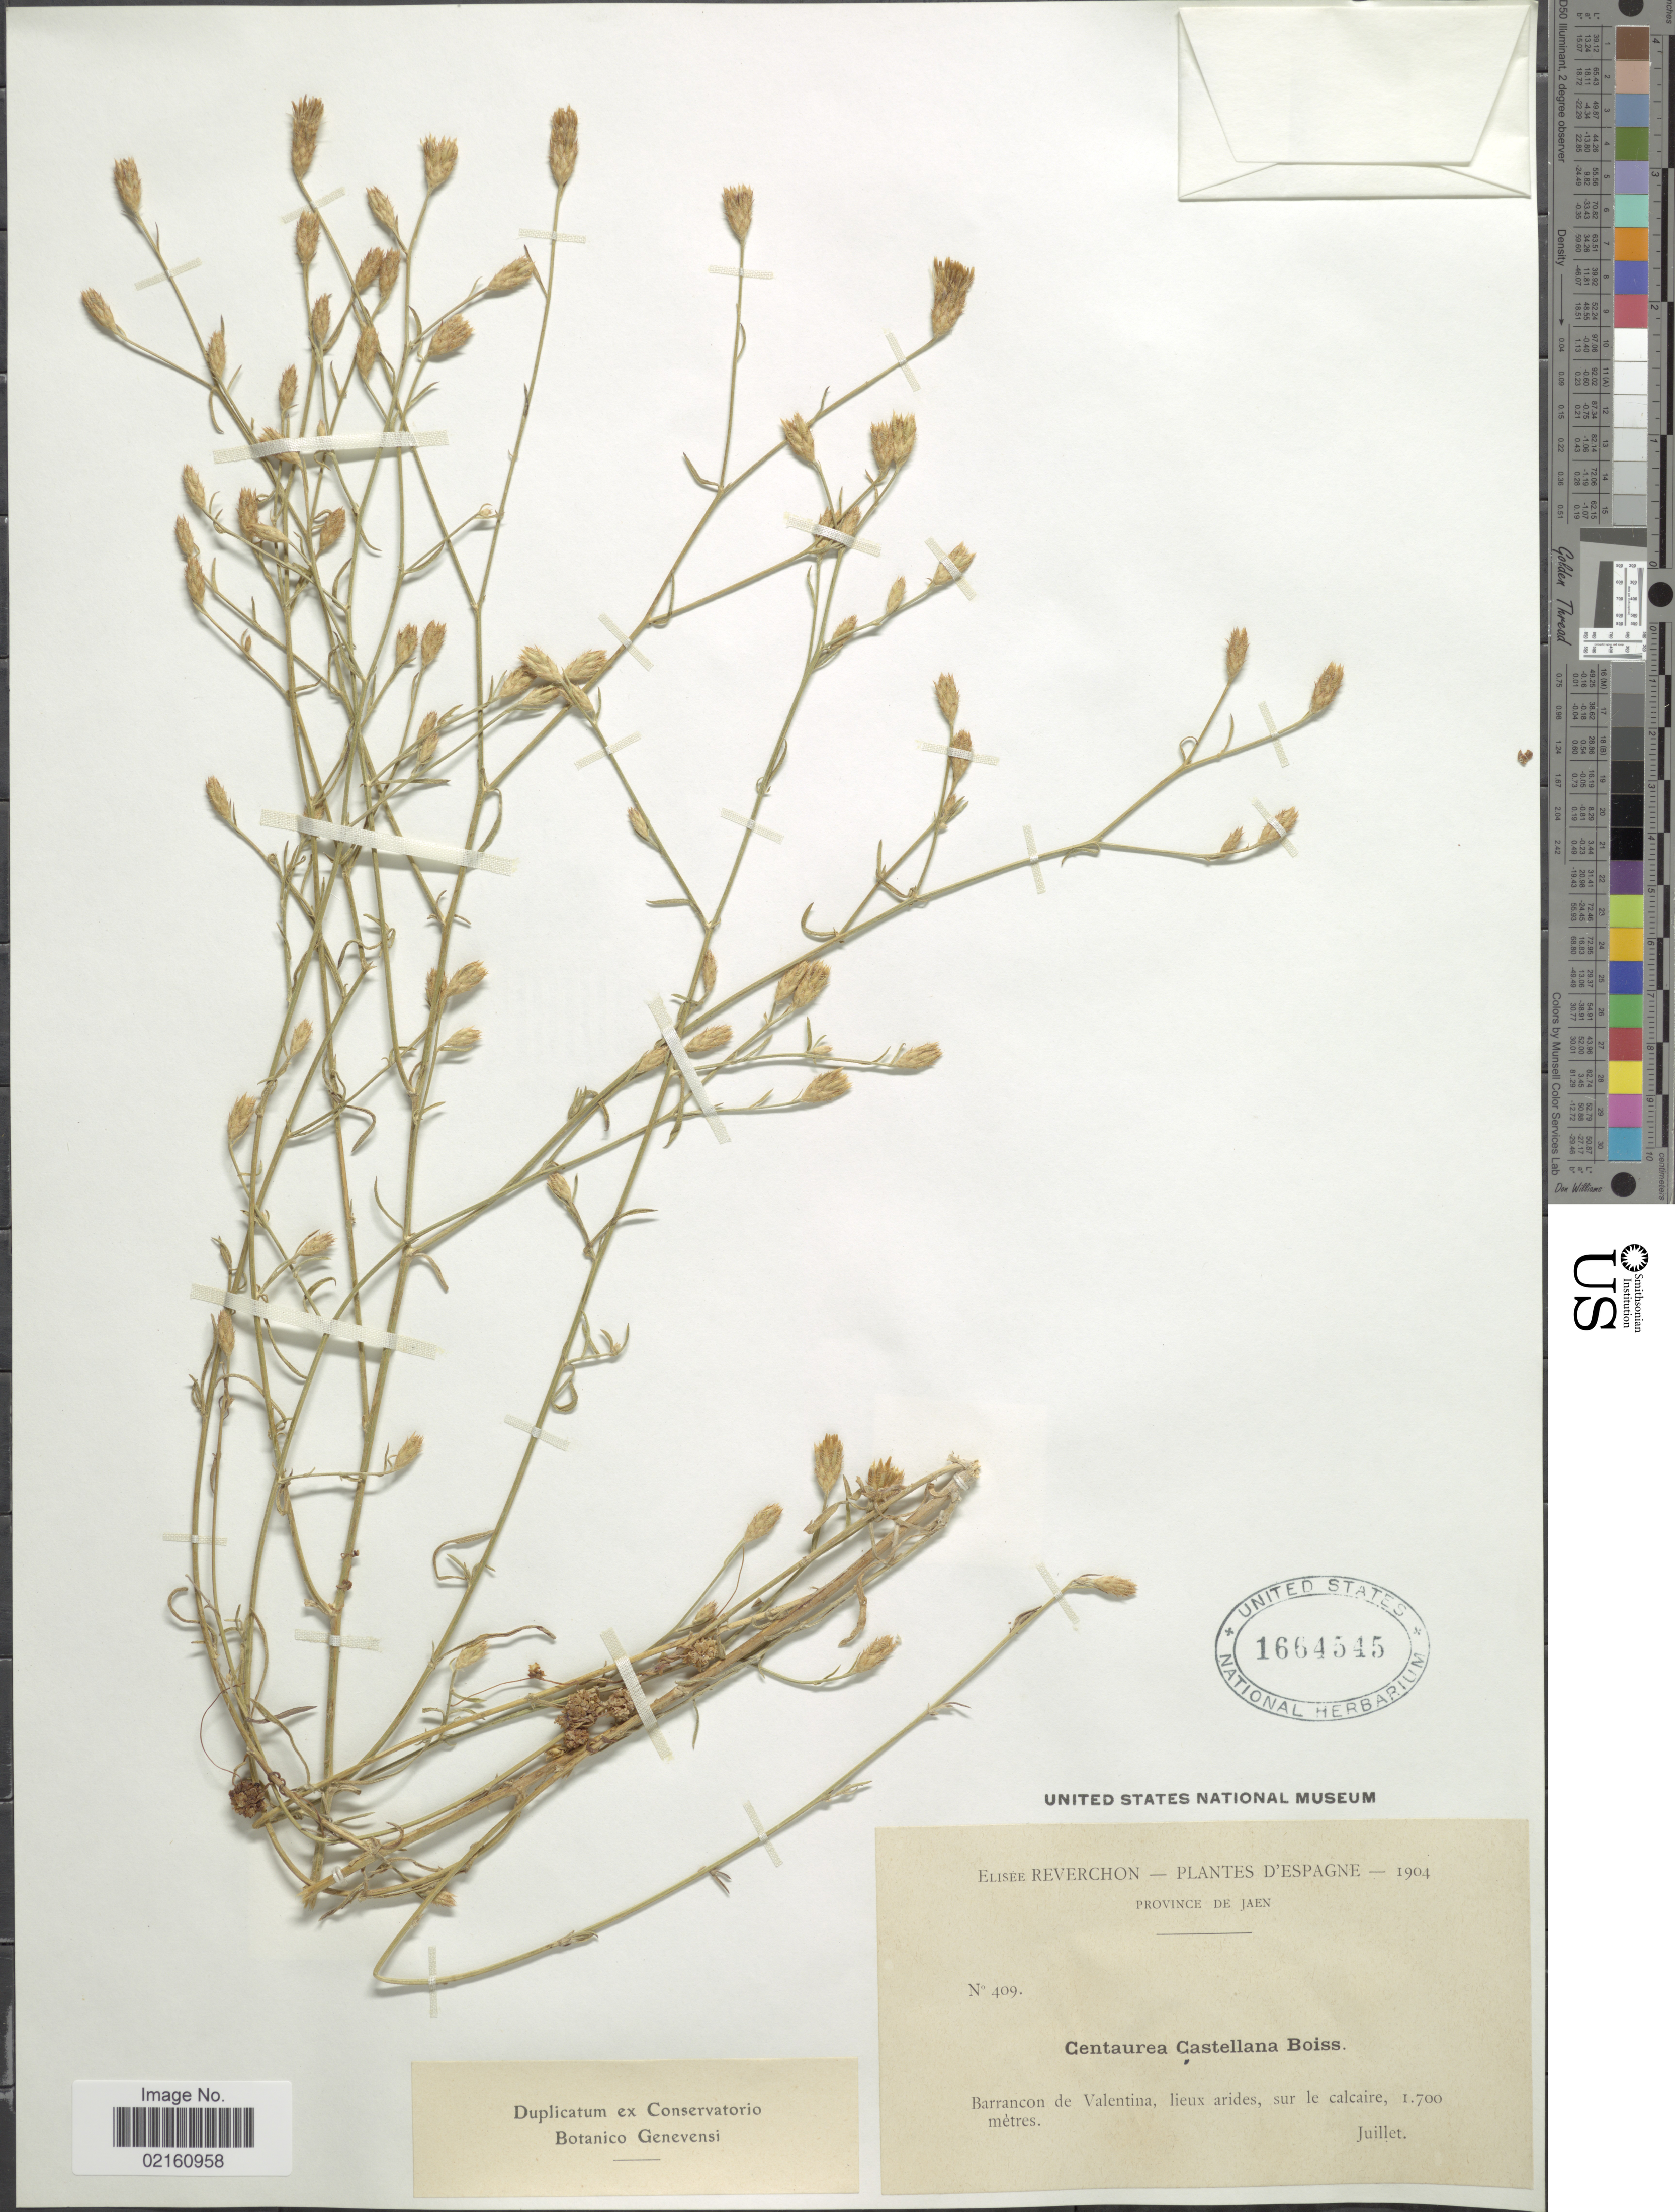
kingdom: Plantae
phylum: Tracheophyta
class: Magnoliopsida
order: Asterales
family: Asteraceae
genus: Centaurea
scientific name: Centaurea castellana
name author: Boiss.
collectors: E. Reverchon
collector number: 409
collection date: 1904-07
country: Spain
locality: Province de Jaen, Barrancon de Valentina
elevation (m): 1700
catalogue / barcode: US 1664545